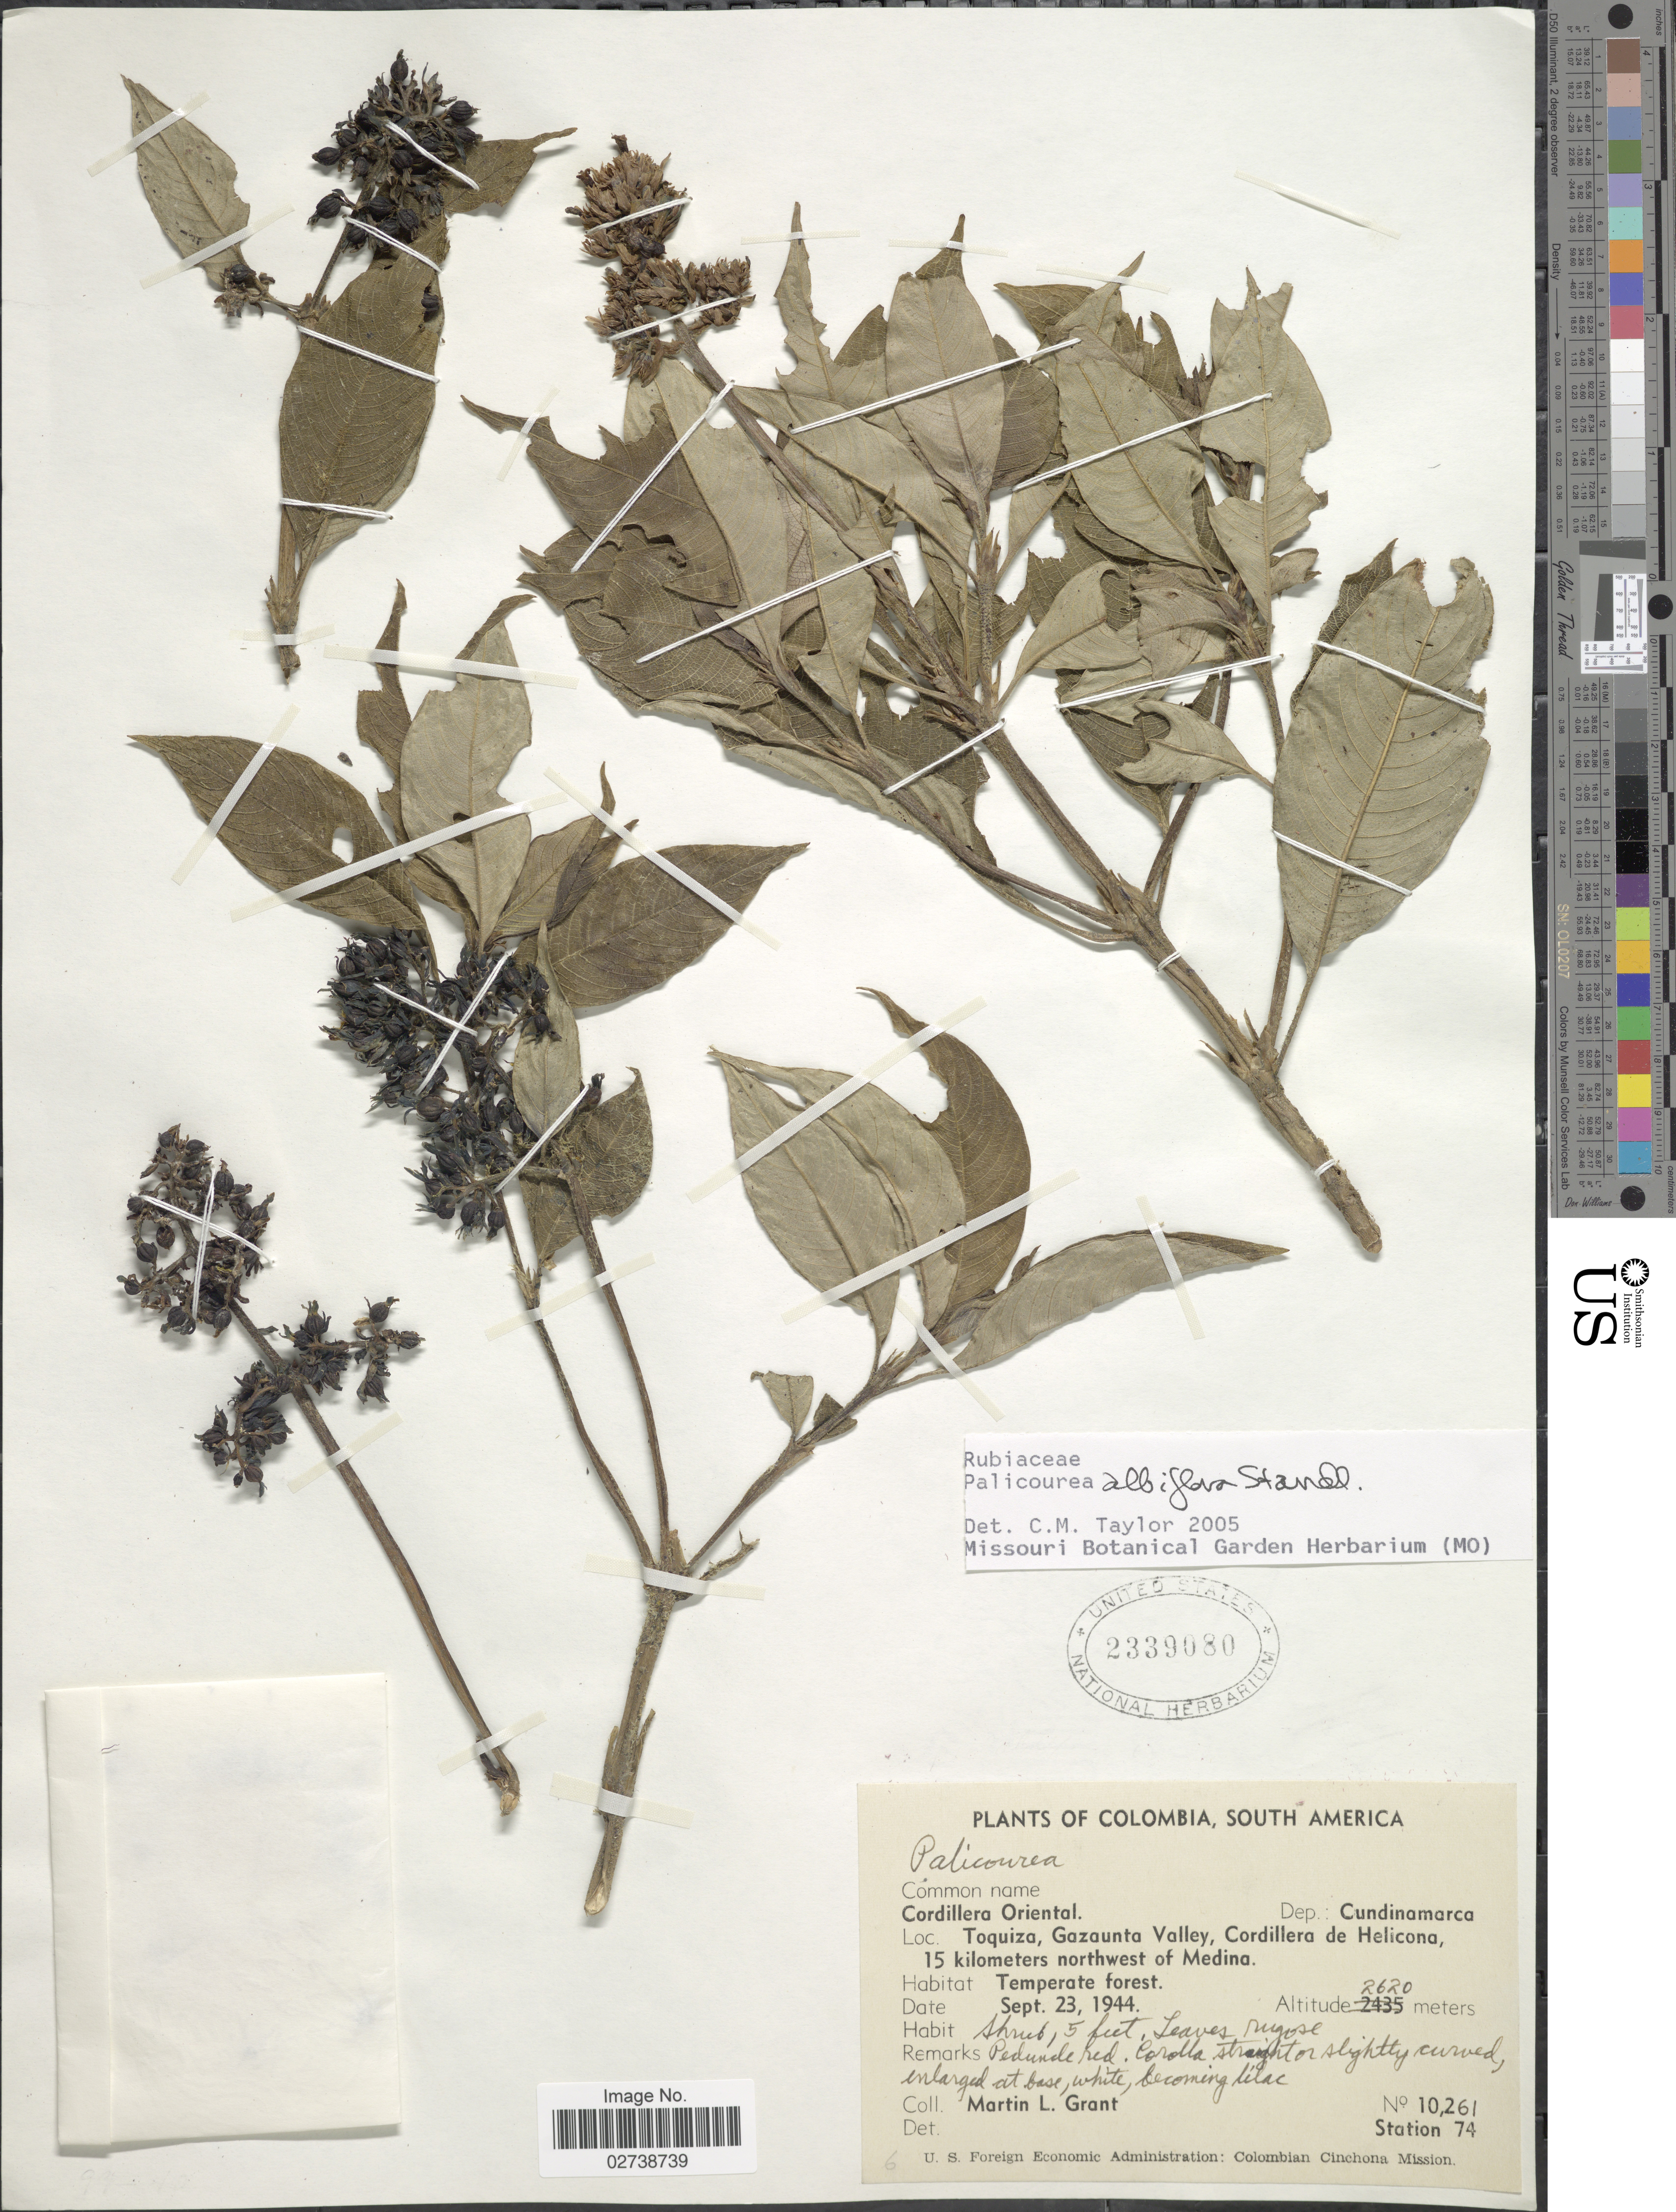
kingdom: Plantae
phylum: Tracheophyta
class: Magnoliopsida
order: Gentianales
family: Rubiaceae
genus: Palicourea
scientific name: Palicourea albiflora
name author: Standl.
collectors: M. L. Grant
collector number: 10261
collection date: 1944-09-23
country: Colombia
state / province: Cundinamarca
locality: Cordillera Oriental, Toquiza, Gazaunta Valley, Cordillera de Helicona, 15 kilometers northwest of Medina, Temperate forest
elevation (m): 2620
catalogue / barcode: US 2339080